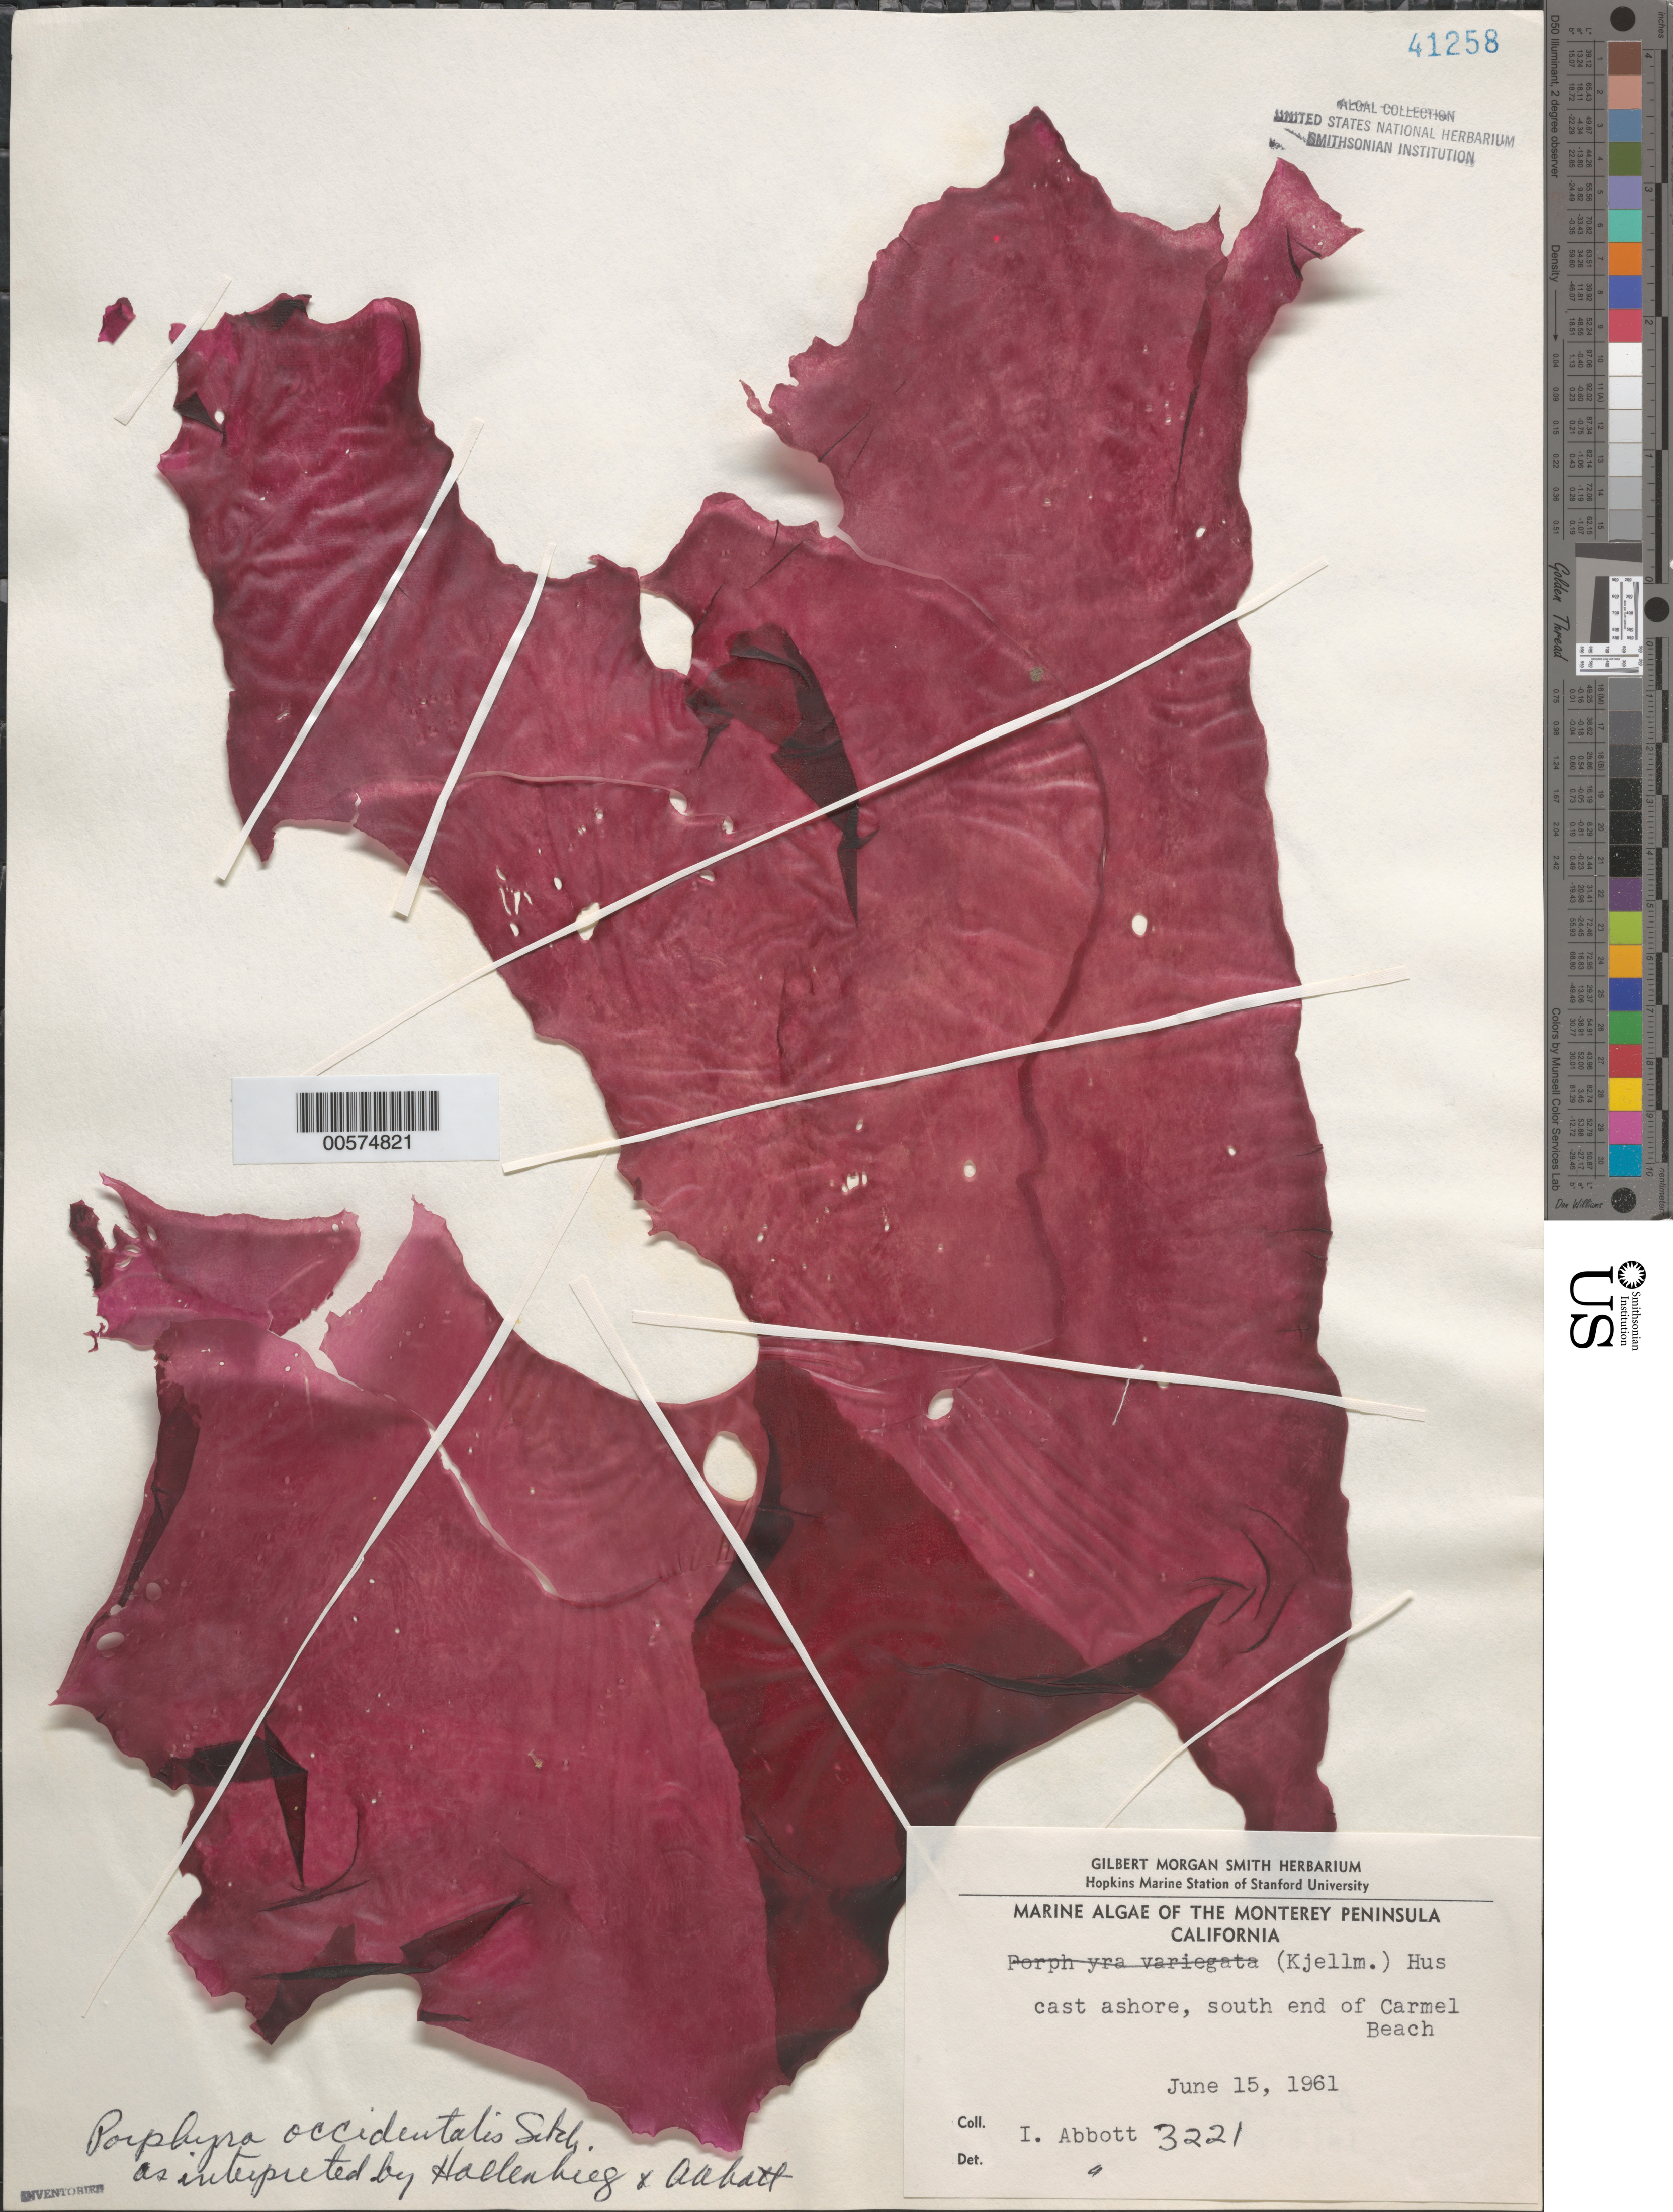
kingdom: Plantae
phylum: Rhodophyta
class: Bangiophyceae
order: Bangiales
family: Bangiaceae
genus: Porphyra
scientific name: Porphyra occidentalis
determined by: Hollenberg, G. J.; Abbott, I. A.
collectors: I. A. Abbott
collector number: IAA 3221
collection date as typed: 15 Jun 1961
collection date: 1961-06-15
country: United States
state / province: California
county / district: Monterey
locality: Carmel Beach, south end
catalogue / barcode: US 41258